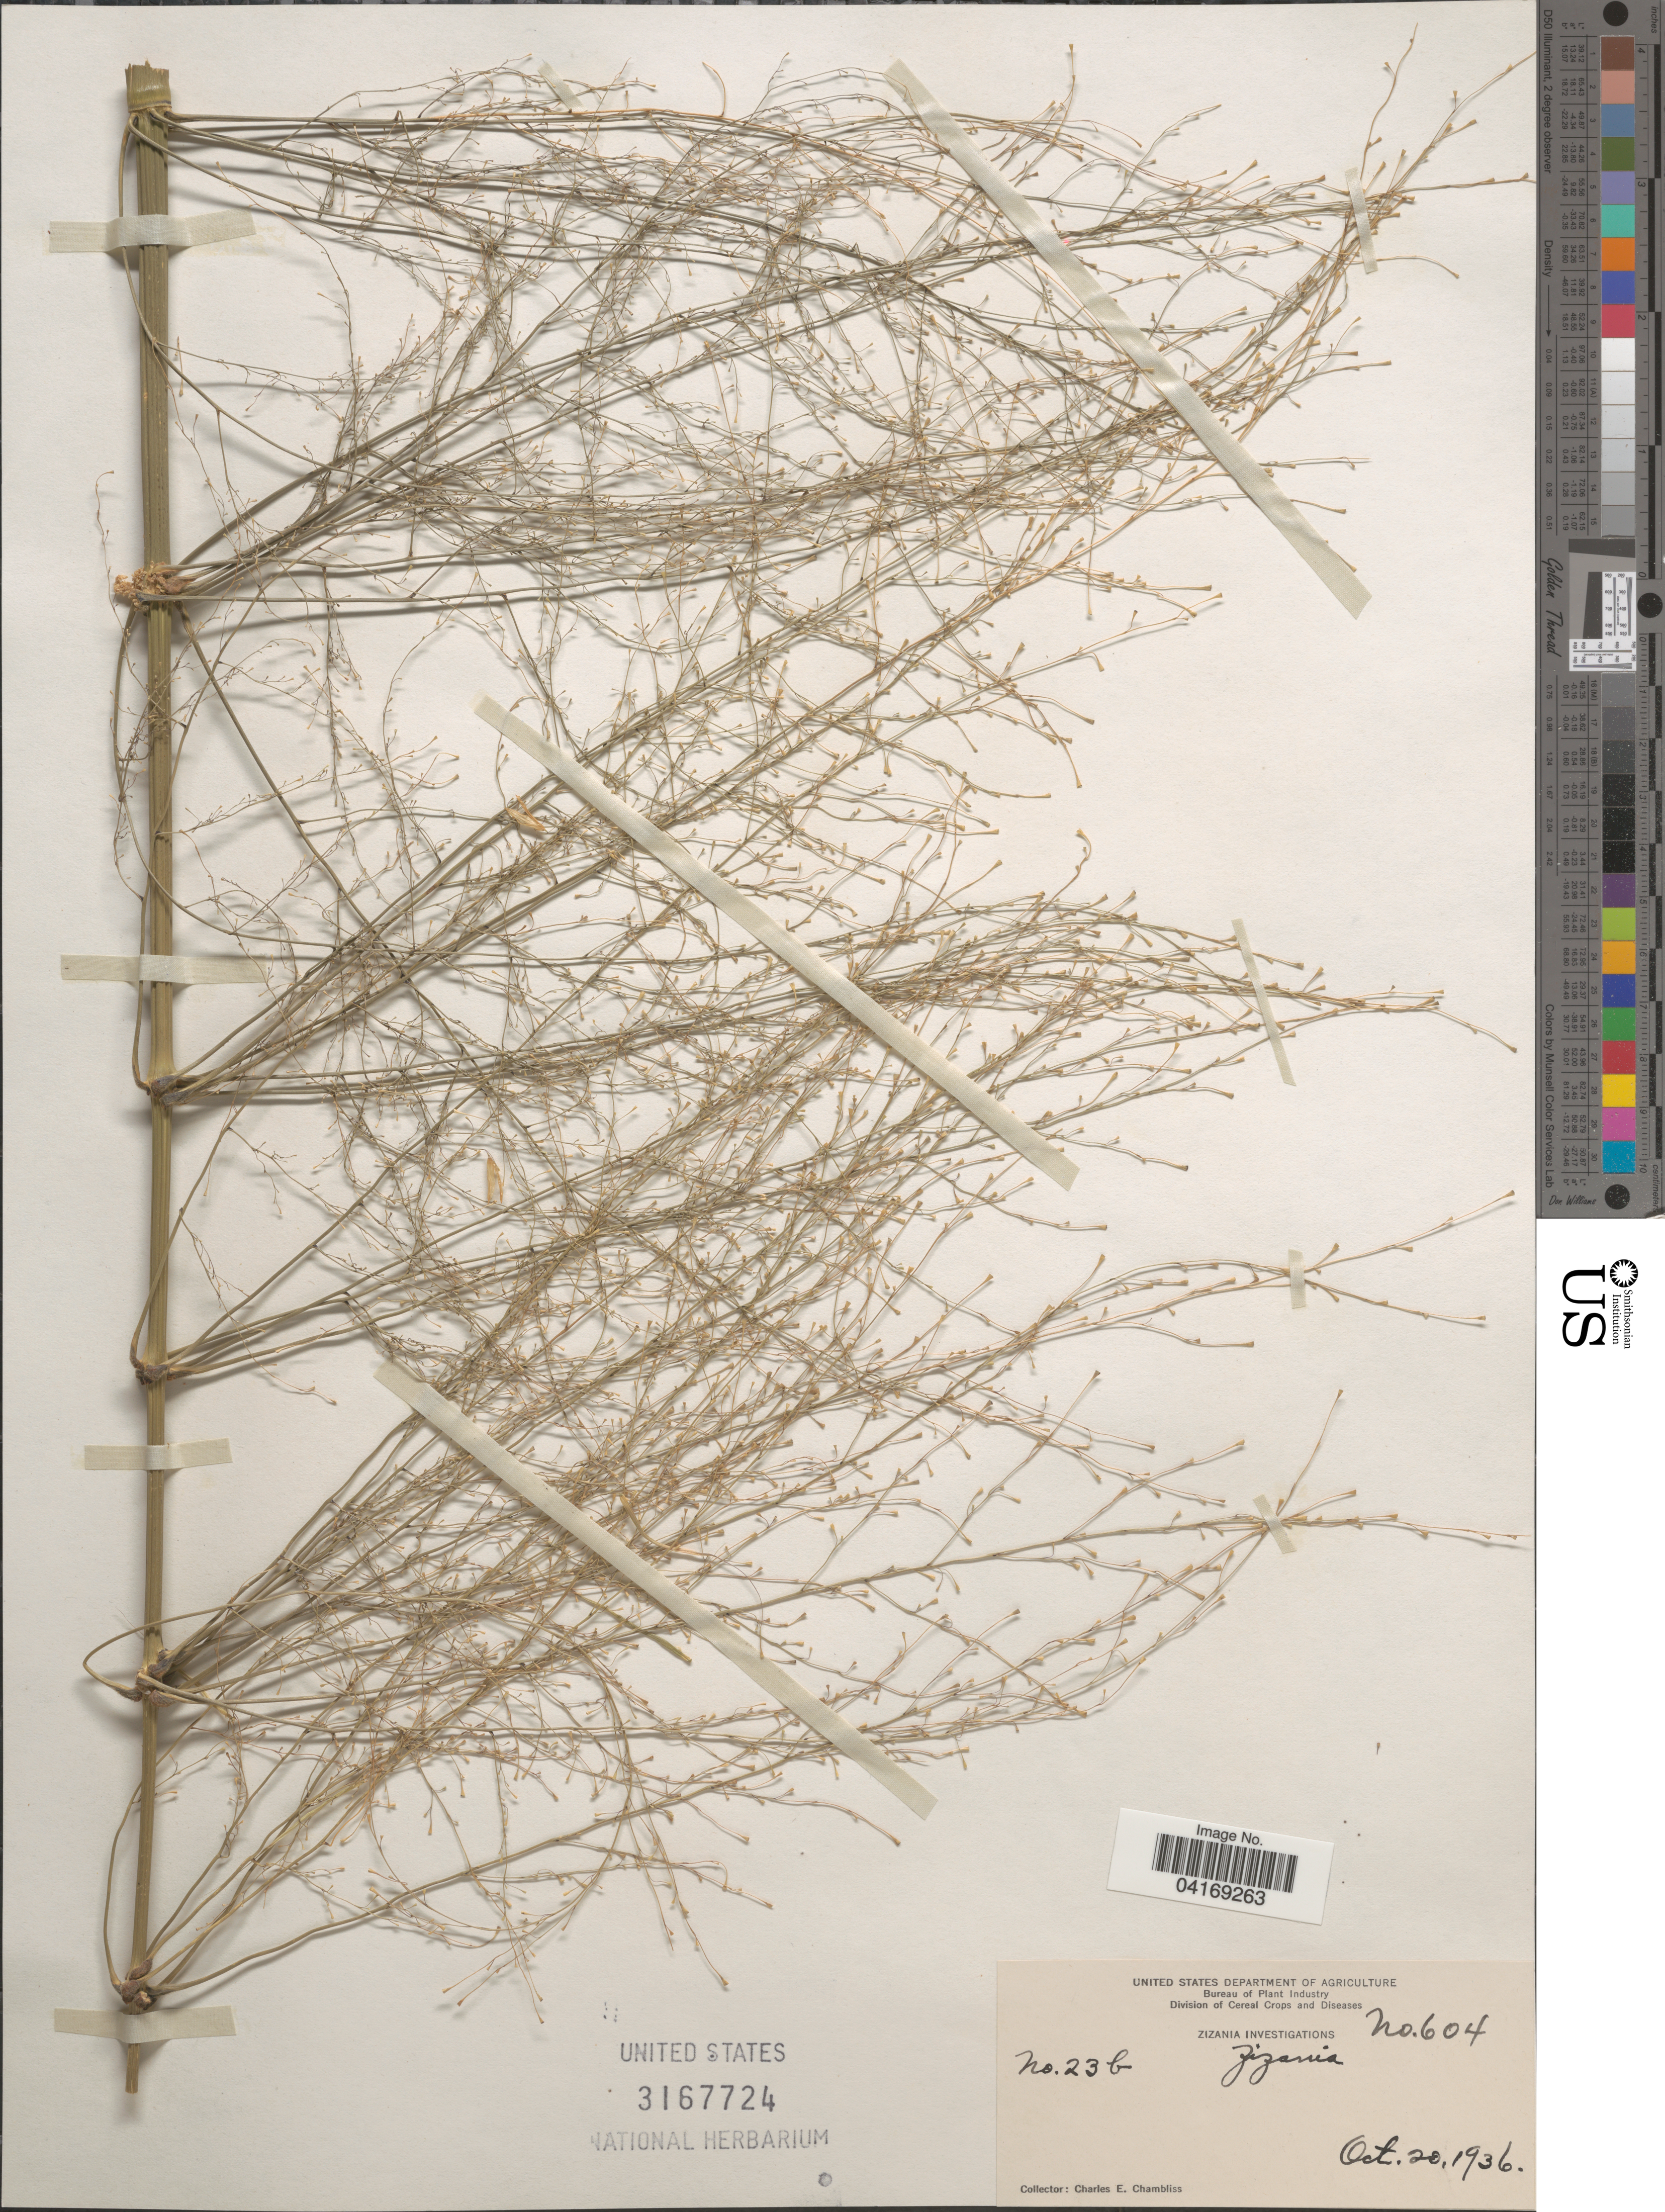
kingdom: Plantae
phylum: Tracheophyta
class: Liliopsida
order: Poales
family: Poaceae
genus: Zizania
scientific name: Zizania sp.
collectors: C. Chambliss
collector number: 604/23b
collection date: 1936-10-20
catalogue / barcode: US 3167724